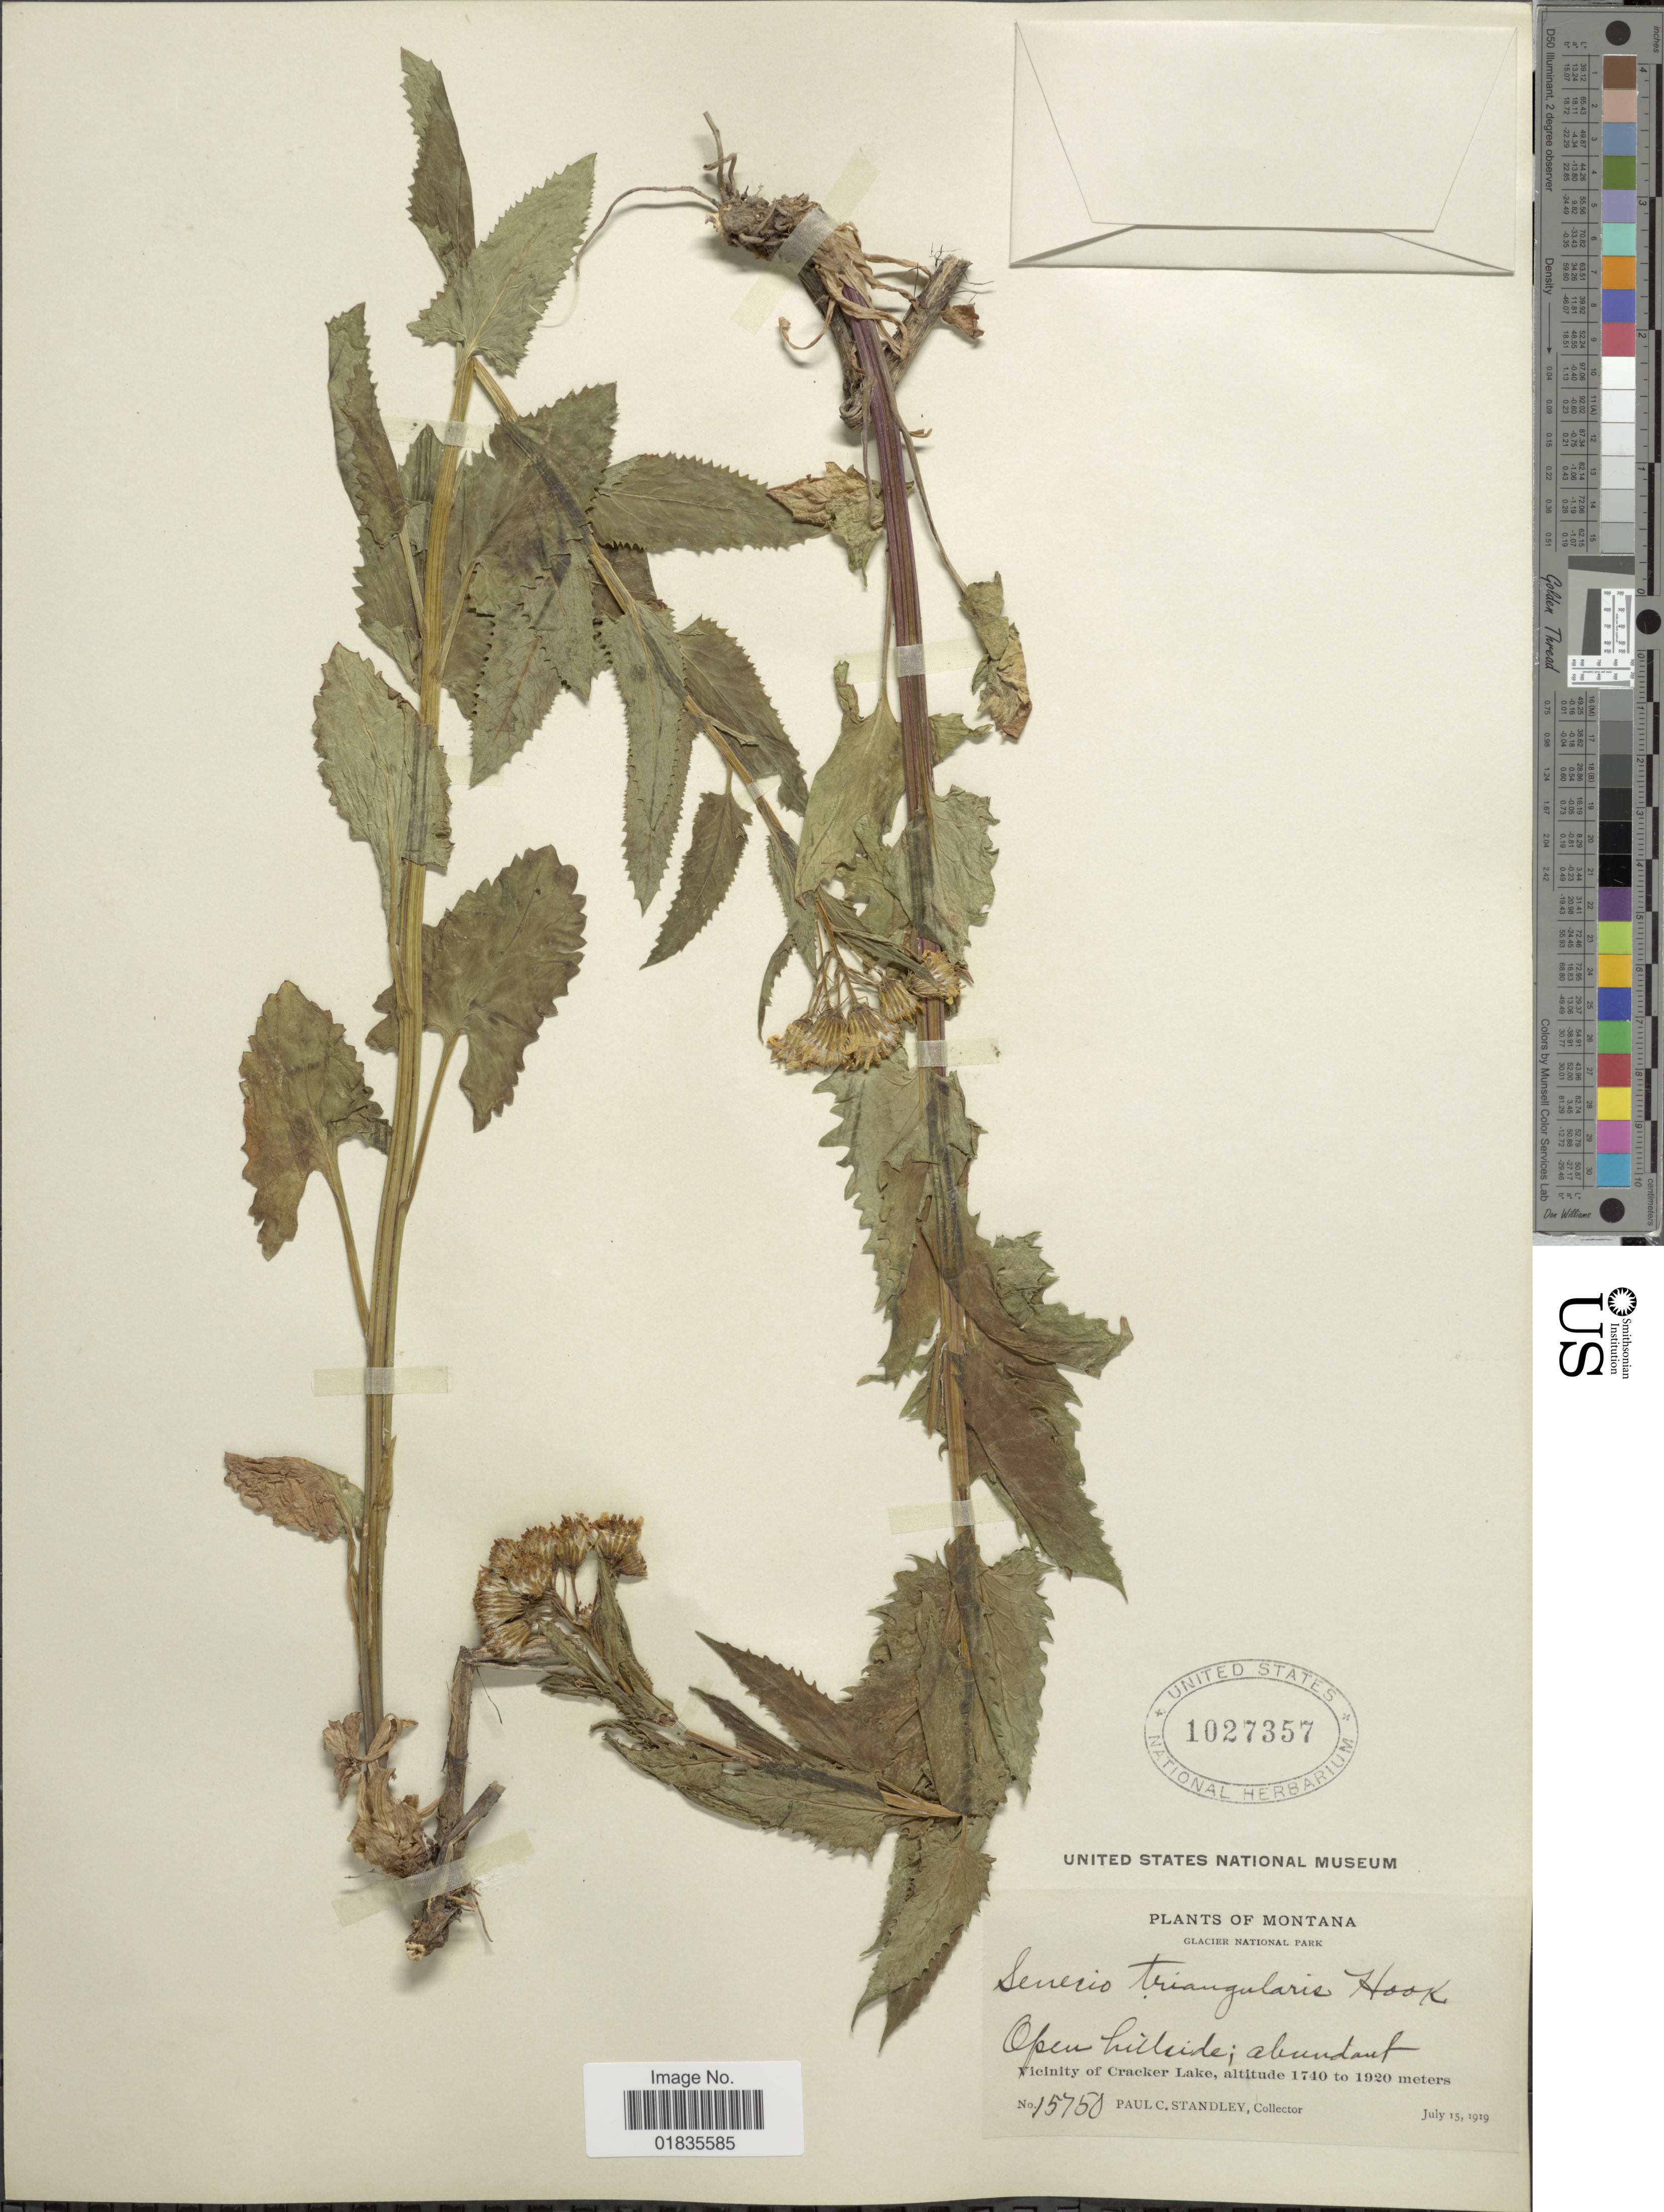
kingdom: Plantae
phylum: Tracheophyta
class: Magnoliopsida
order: Asterales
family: Asteraceae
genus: Senecio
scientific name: Senecio triangularis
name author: Hook.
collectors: P. C. Standley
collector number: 15750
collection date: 1919-07-15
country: United States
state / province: Montana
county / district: Glacier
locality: Glacier National Park, open hillside, vicinity of Cracker Lake.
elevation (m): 1740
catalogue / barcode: US 102357